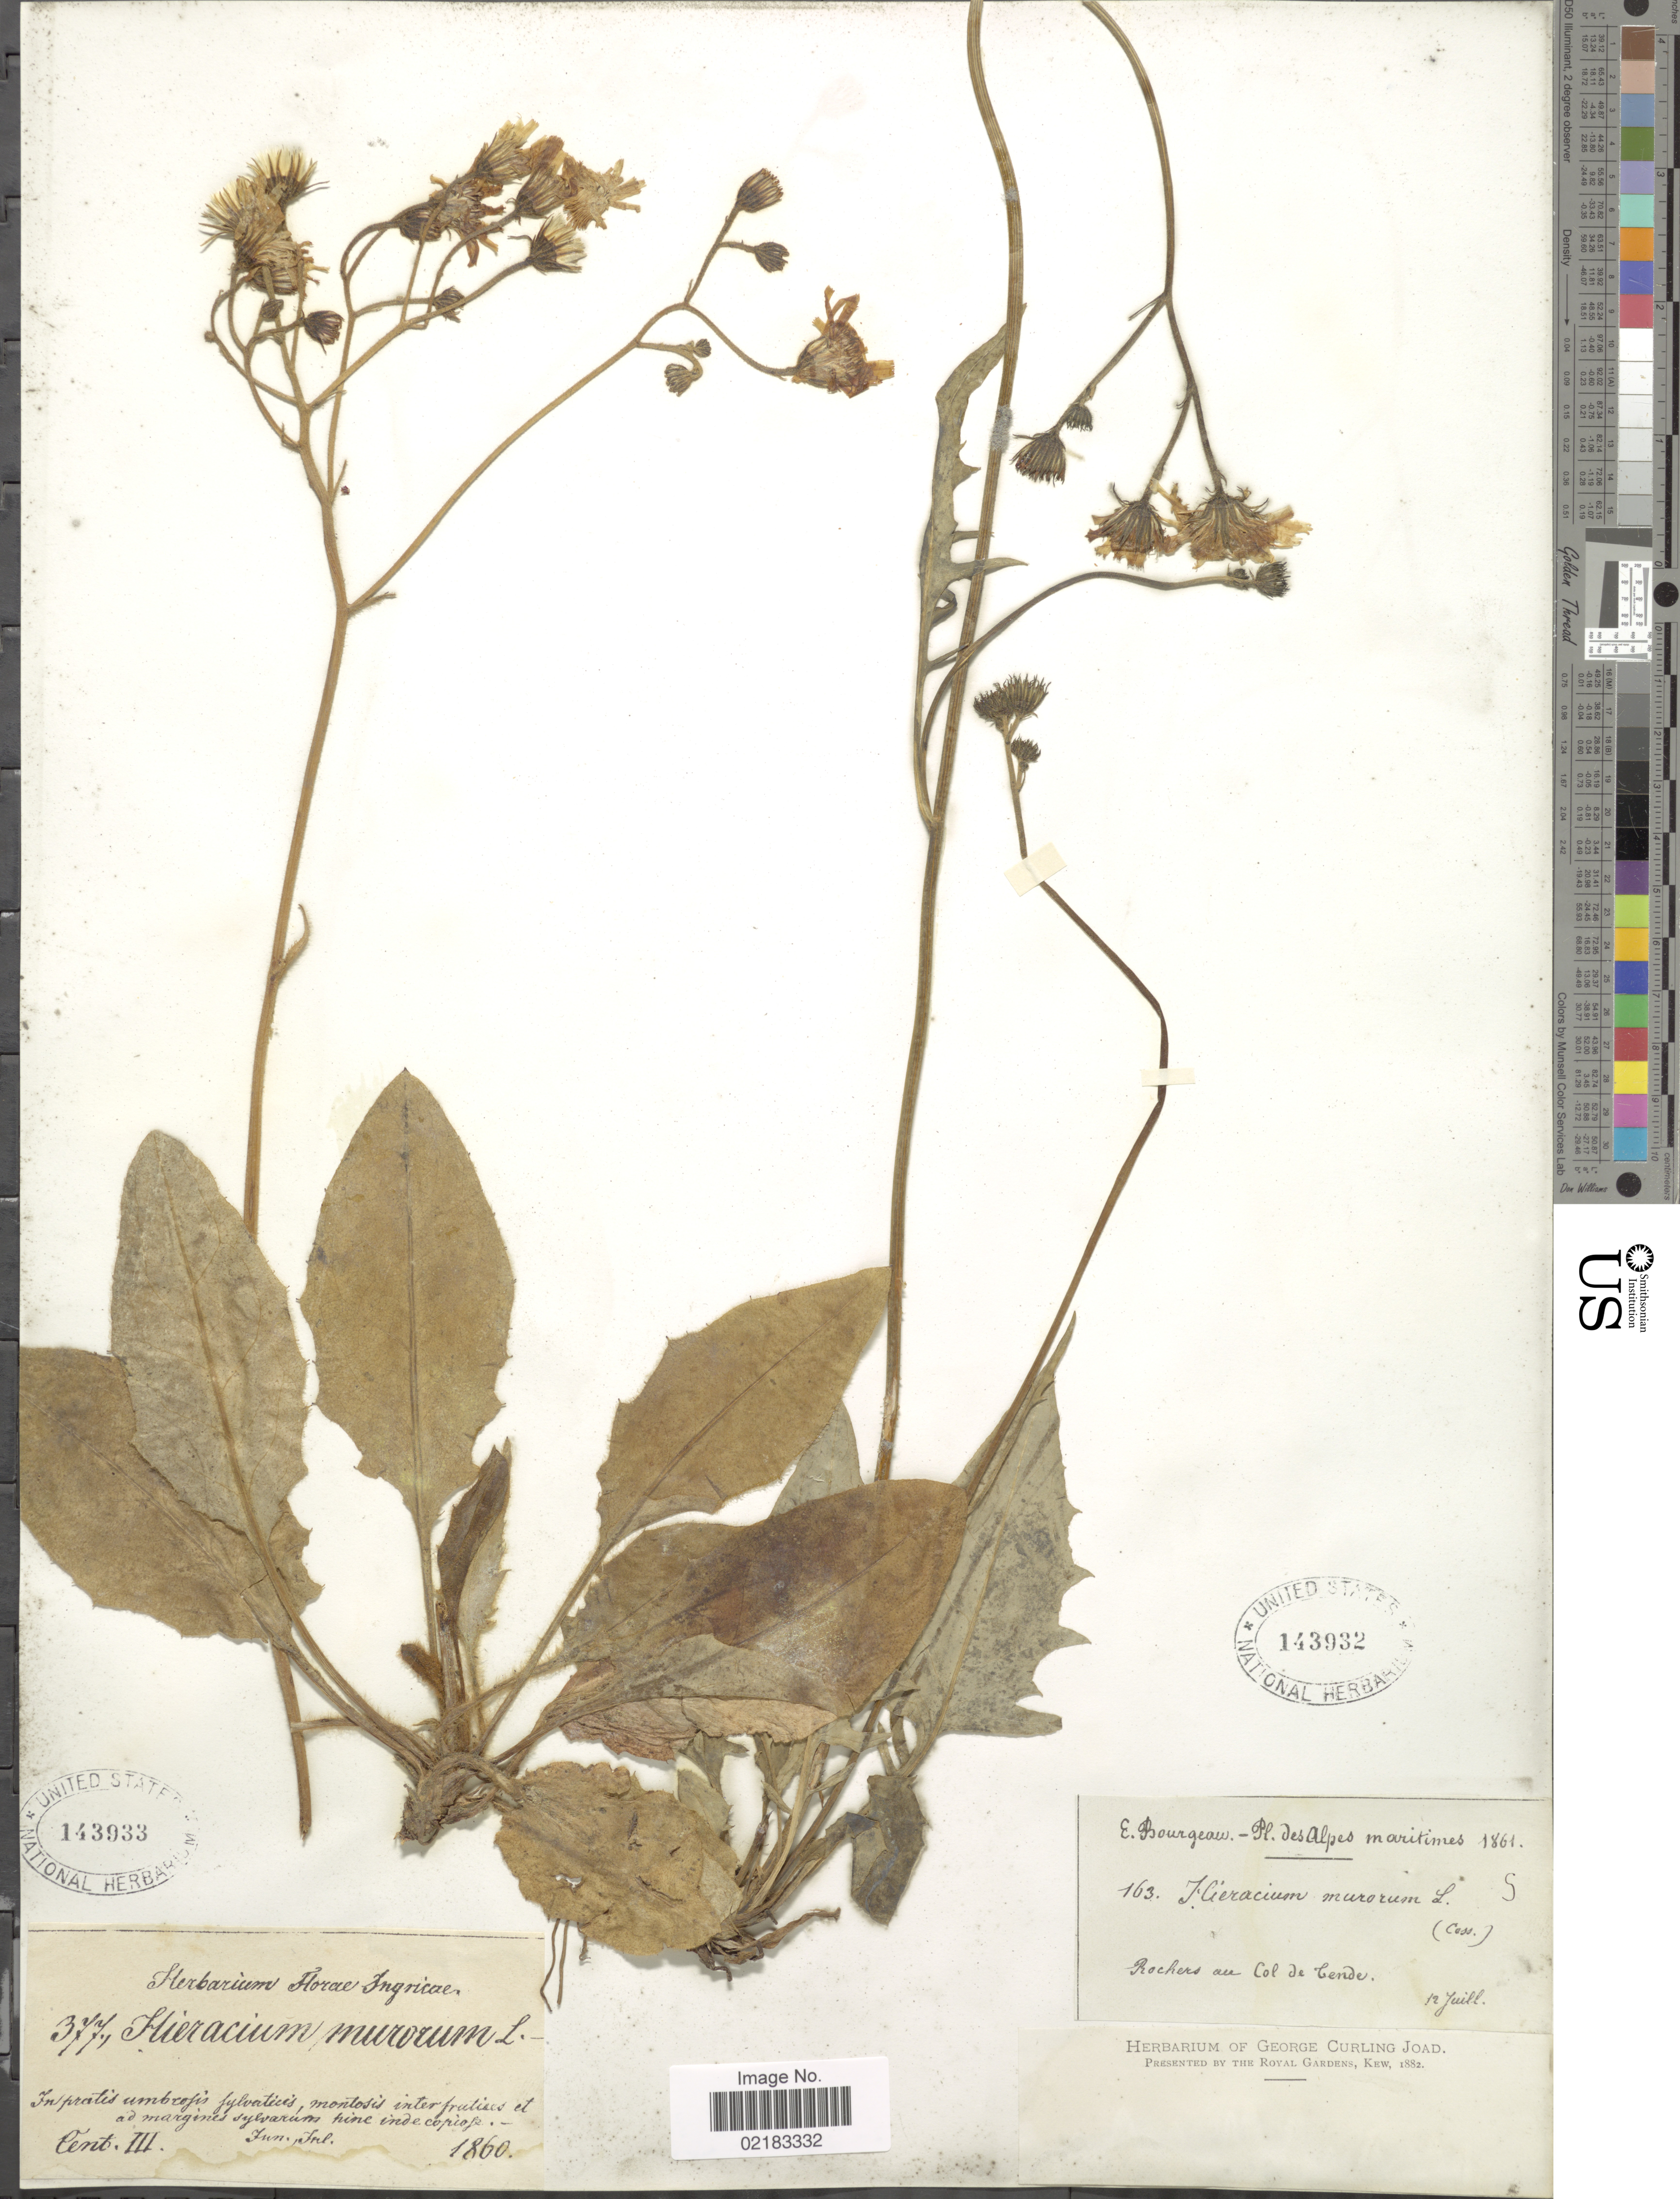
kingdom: Plantae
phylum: Tracheophyta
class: Magnoliopsida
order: Asterales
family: Asteraceae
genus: Hieracium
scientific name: Hieracium murorum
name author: L.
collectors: ex herb. Florae Ingricae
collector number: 377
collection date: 1860-06/1860-07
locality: In partis umbrofis fylvatiecs montisis interfratises et ad margines dylvarum time inde copiofe [interpreted]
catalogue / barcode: US 143933-2